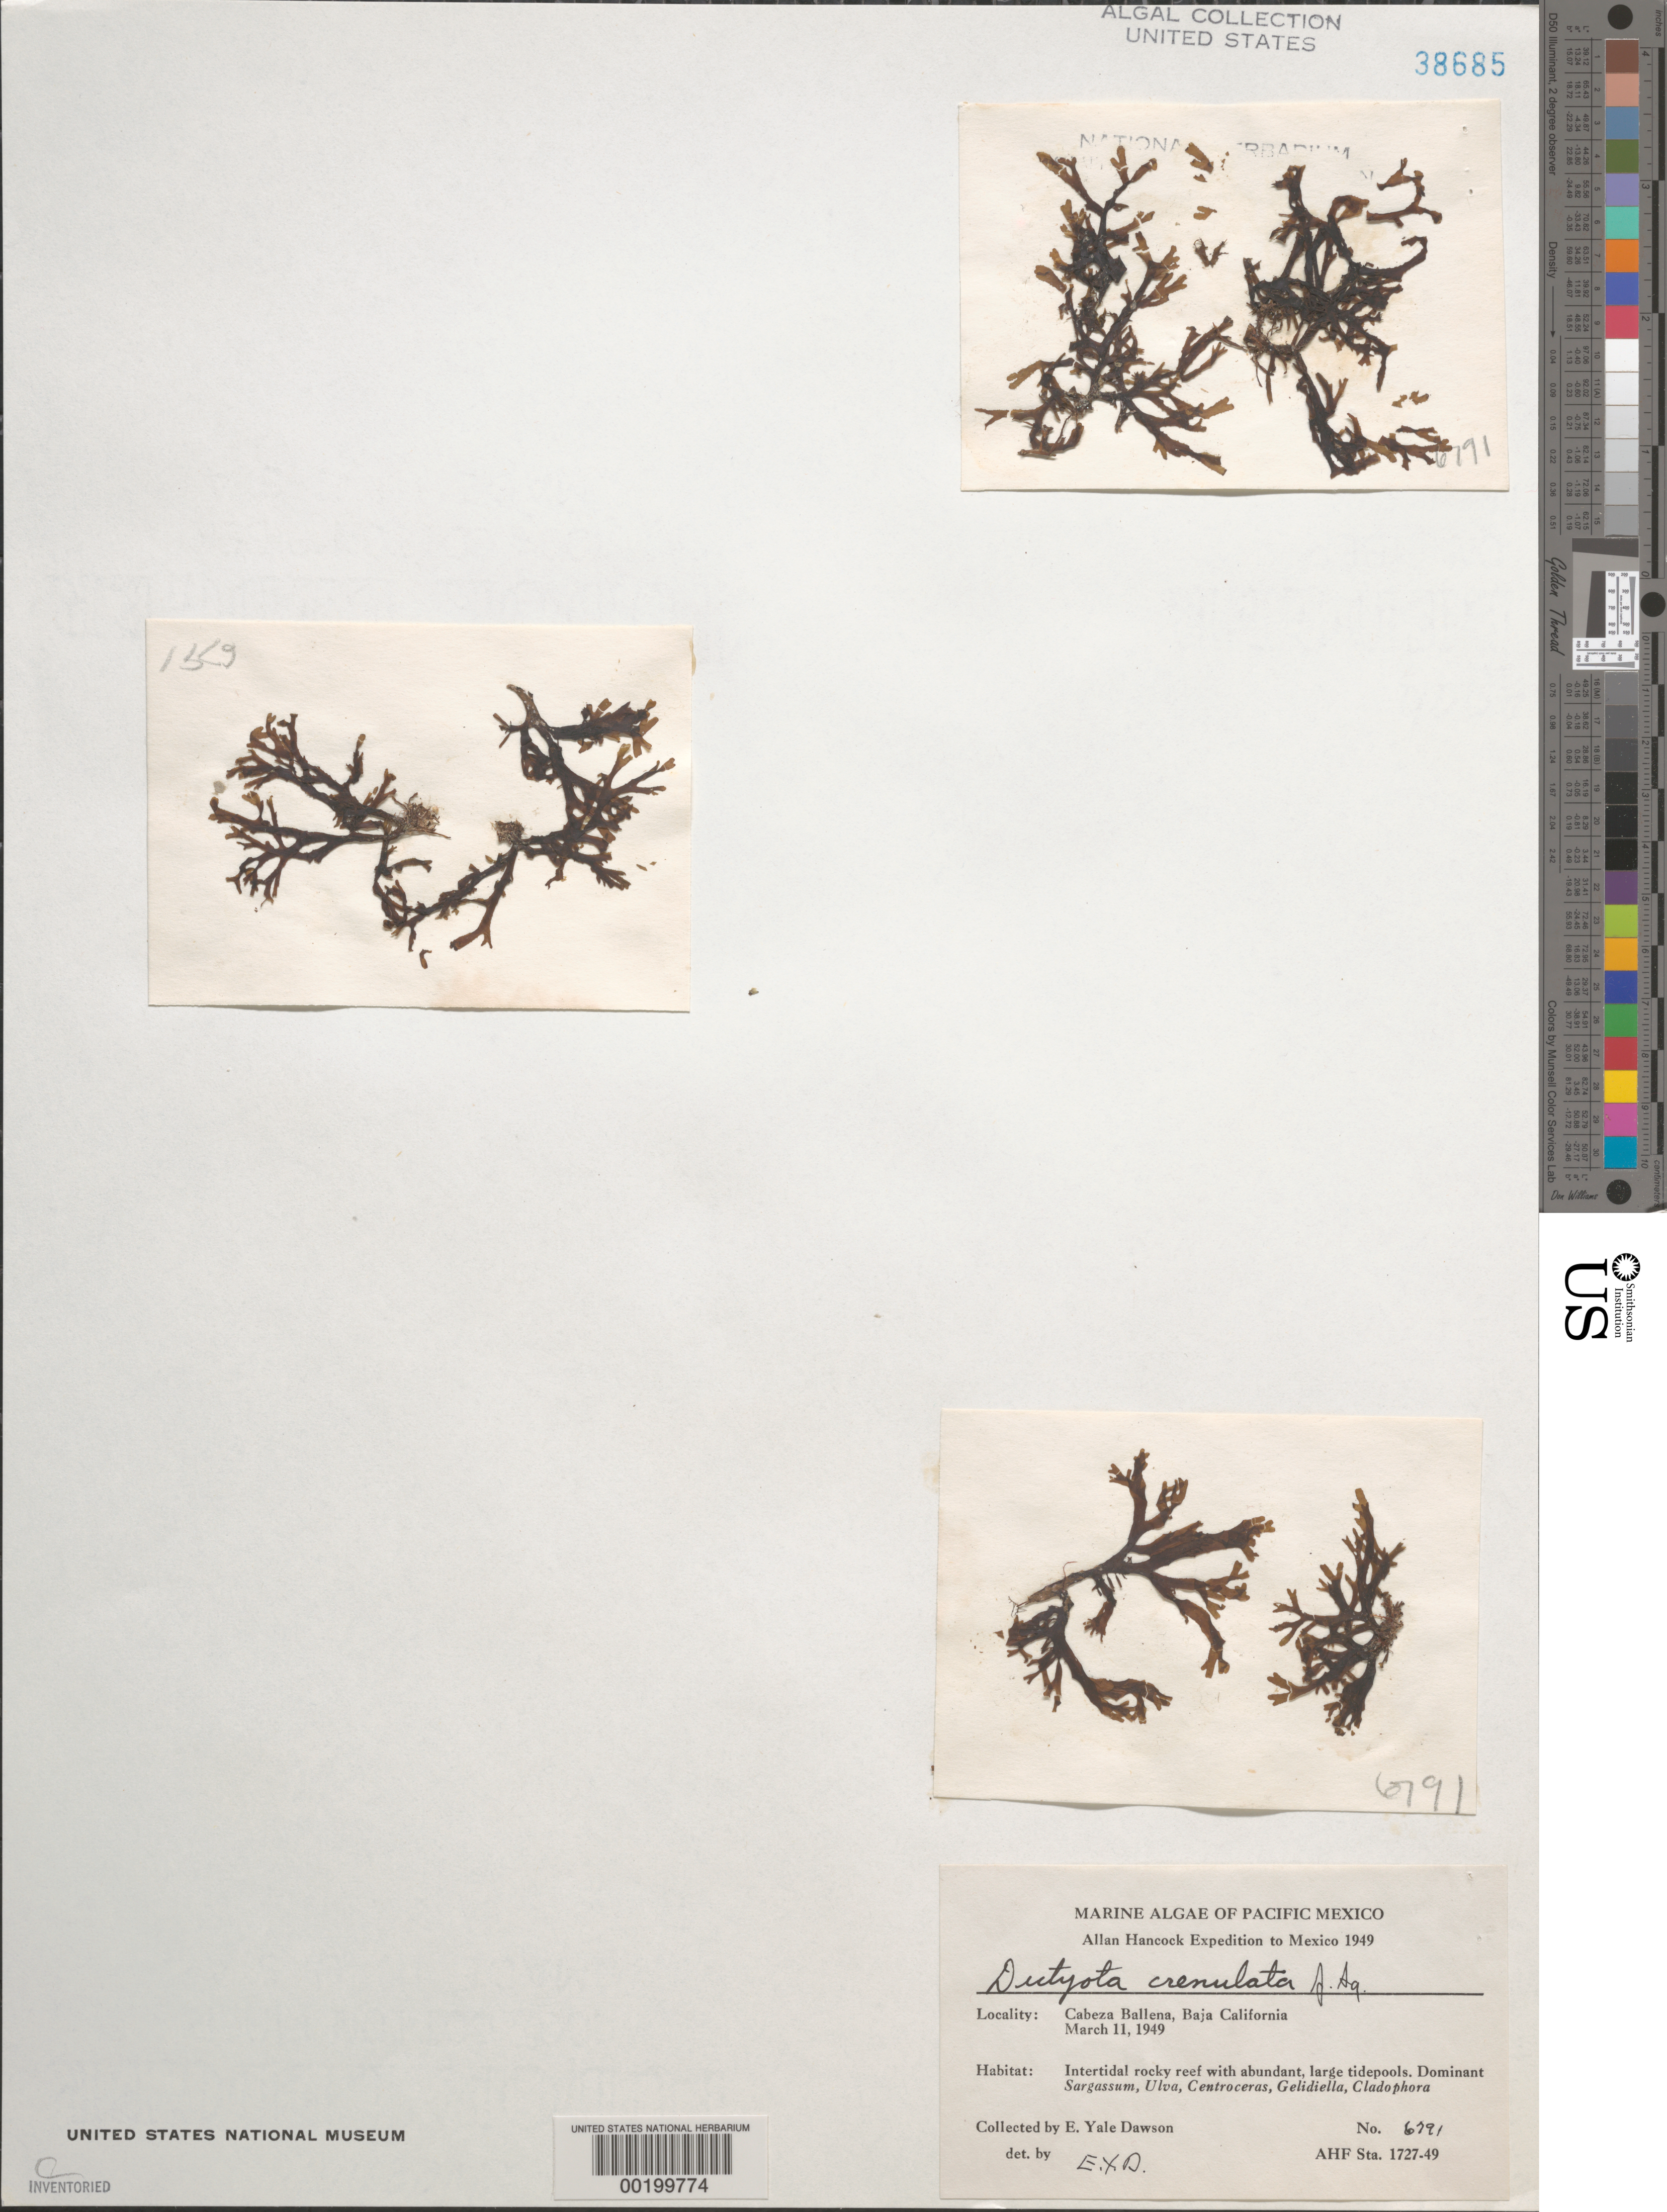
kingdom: Chromista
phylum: Ochrophyta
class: Phaeophyceae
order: Dictyotales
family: Dictyotaceae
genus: Dictyota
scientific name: Dictyota crenulata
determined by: Dawson, E. Y.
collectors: E. Y. Dawson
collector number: EYD 6791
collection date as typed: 11 Mar 1949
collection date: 1949-03-11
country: Mexico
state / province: Baja California Sur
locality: Cabeza Ballena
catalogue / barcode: US 38685